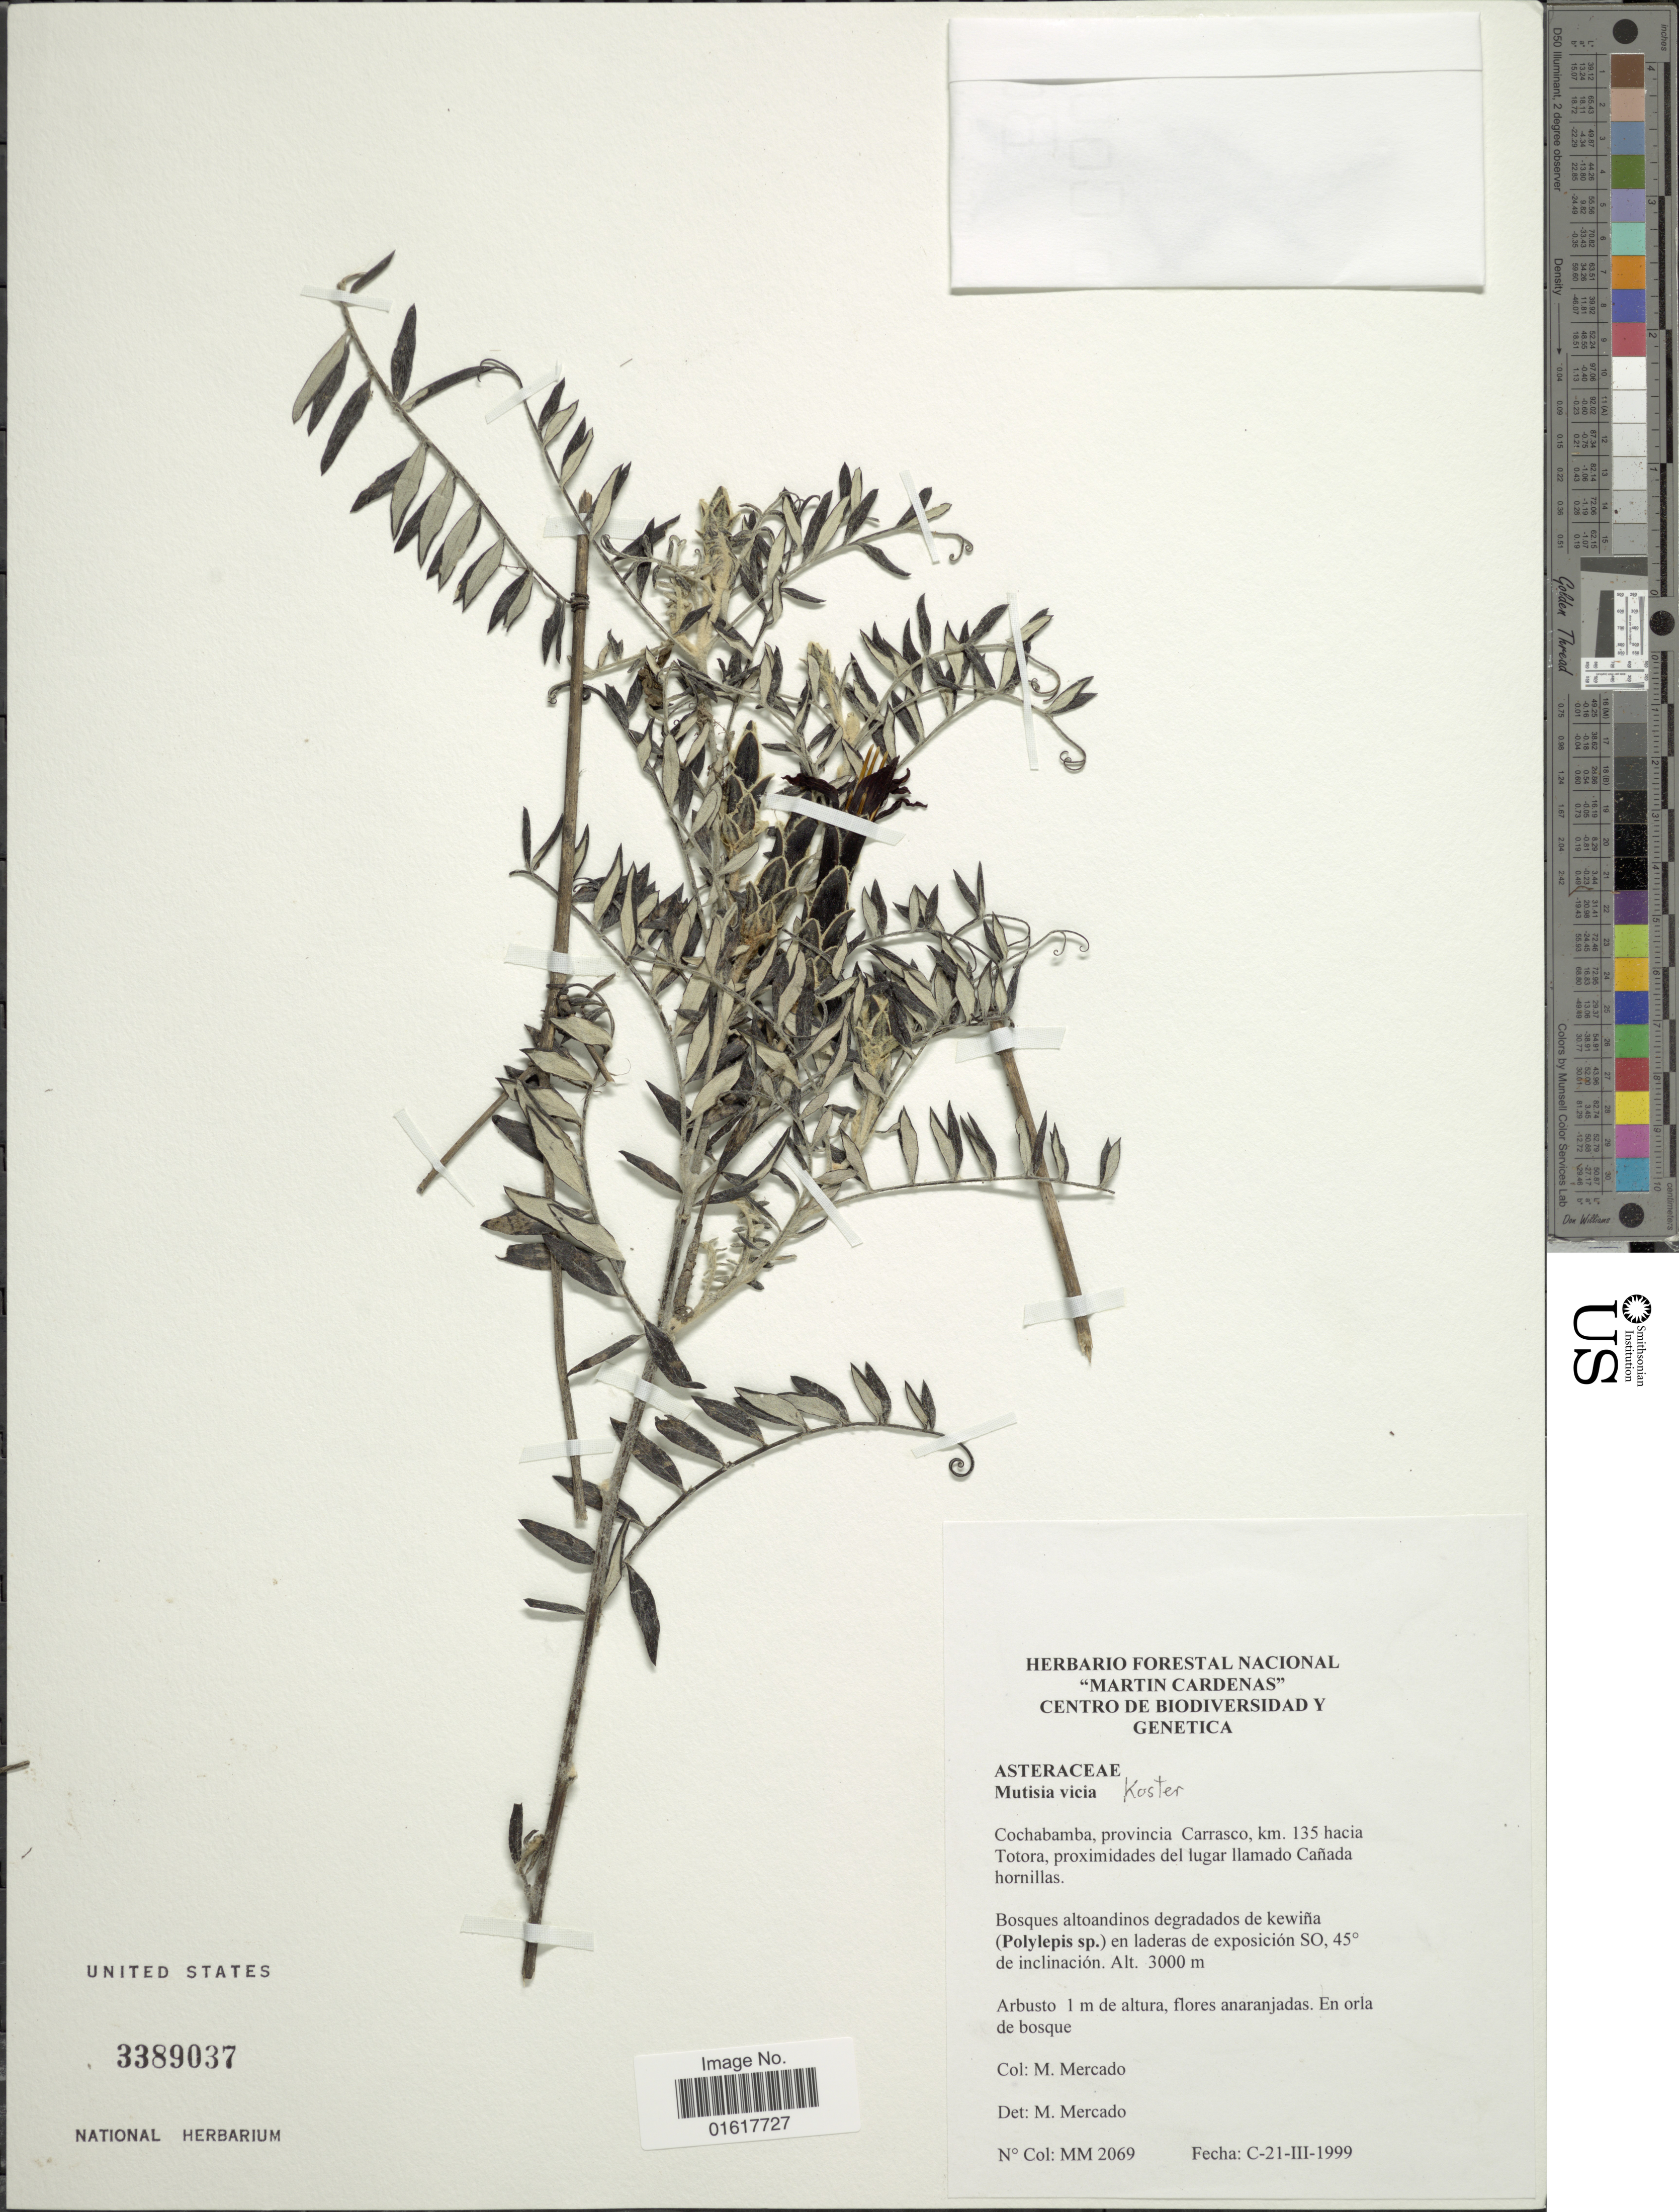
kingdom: Plantae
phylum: Tracheophyta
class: Magnoliopsida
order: Asterales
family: Asteraceae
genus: Mutisia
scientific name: Mutisia vicia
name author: J. Kost.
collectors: M. Mercado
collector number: MM 2069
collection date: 1999-03-21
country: Bolivia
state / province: Cochabamba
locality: Provincia Carrasco, km 135 hacia Totora, proximidades del lugar llamado Cañada hornillas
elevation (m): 3000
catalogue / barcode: US 3389037